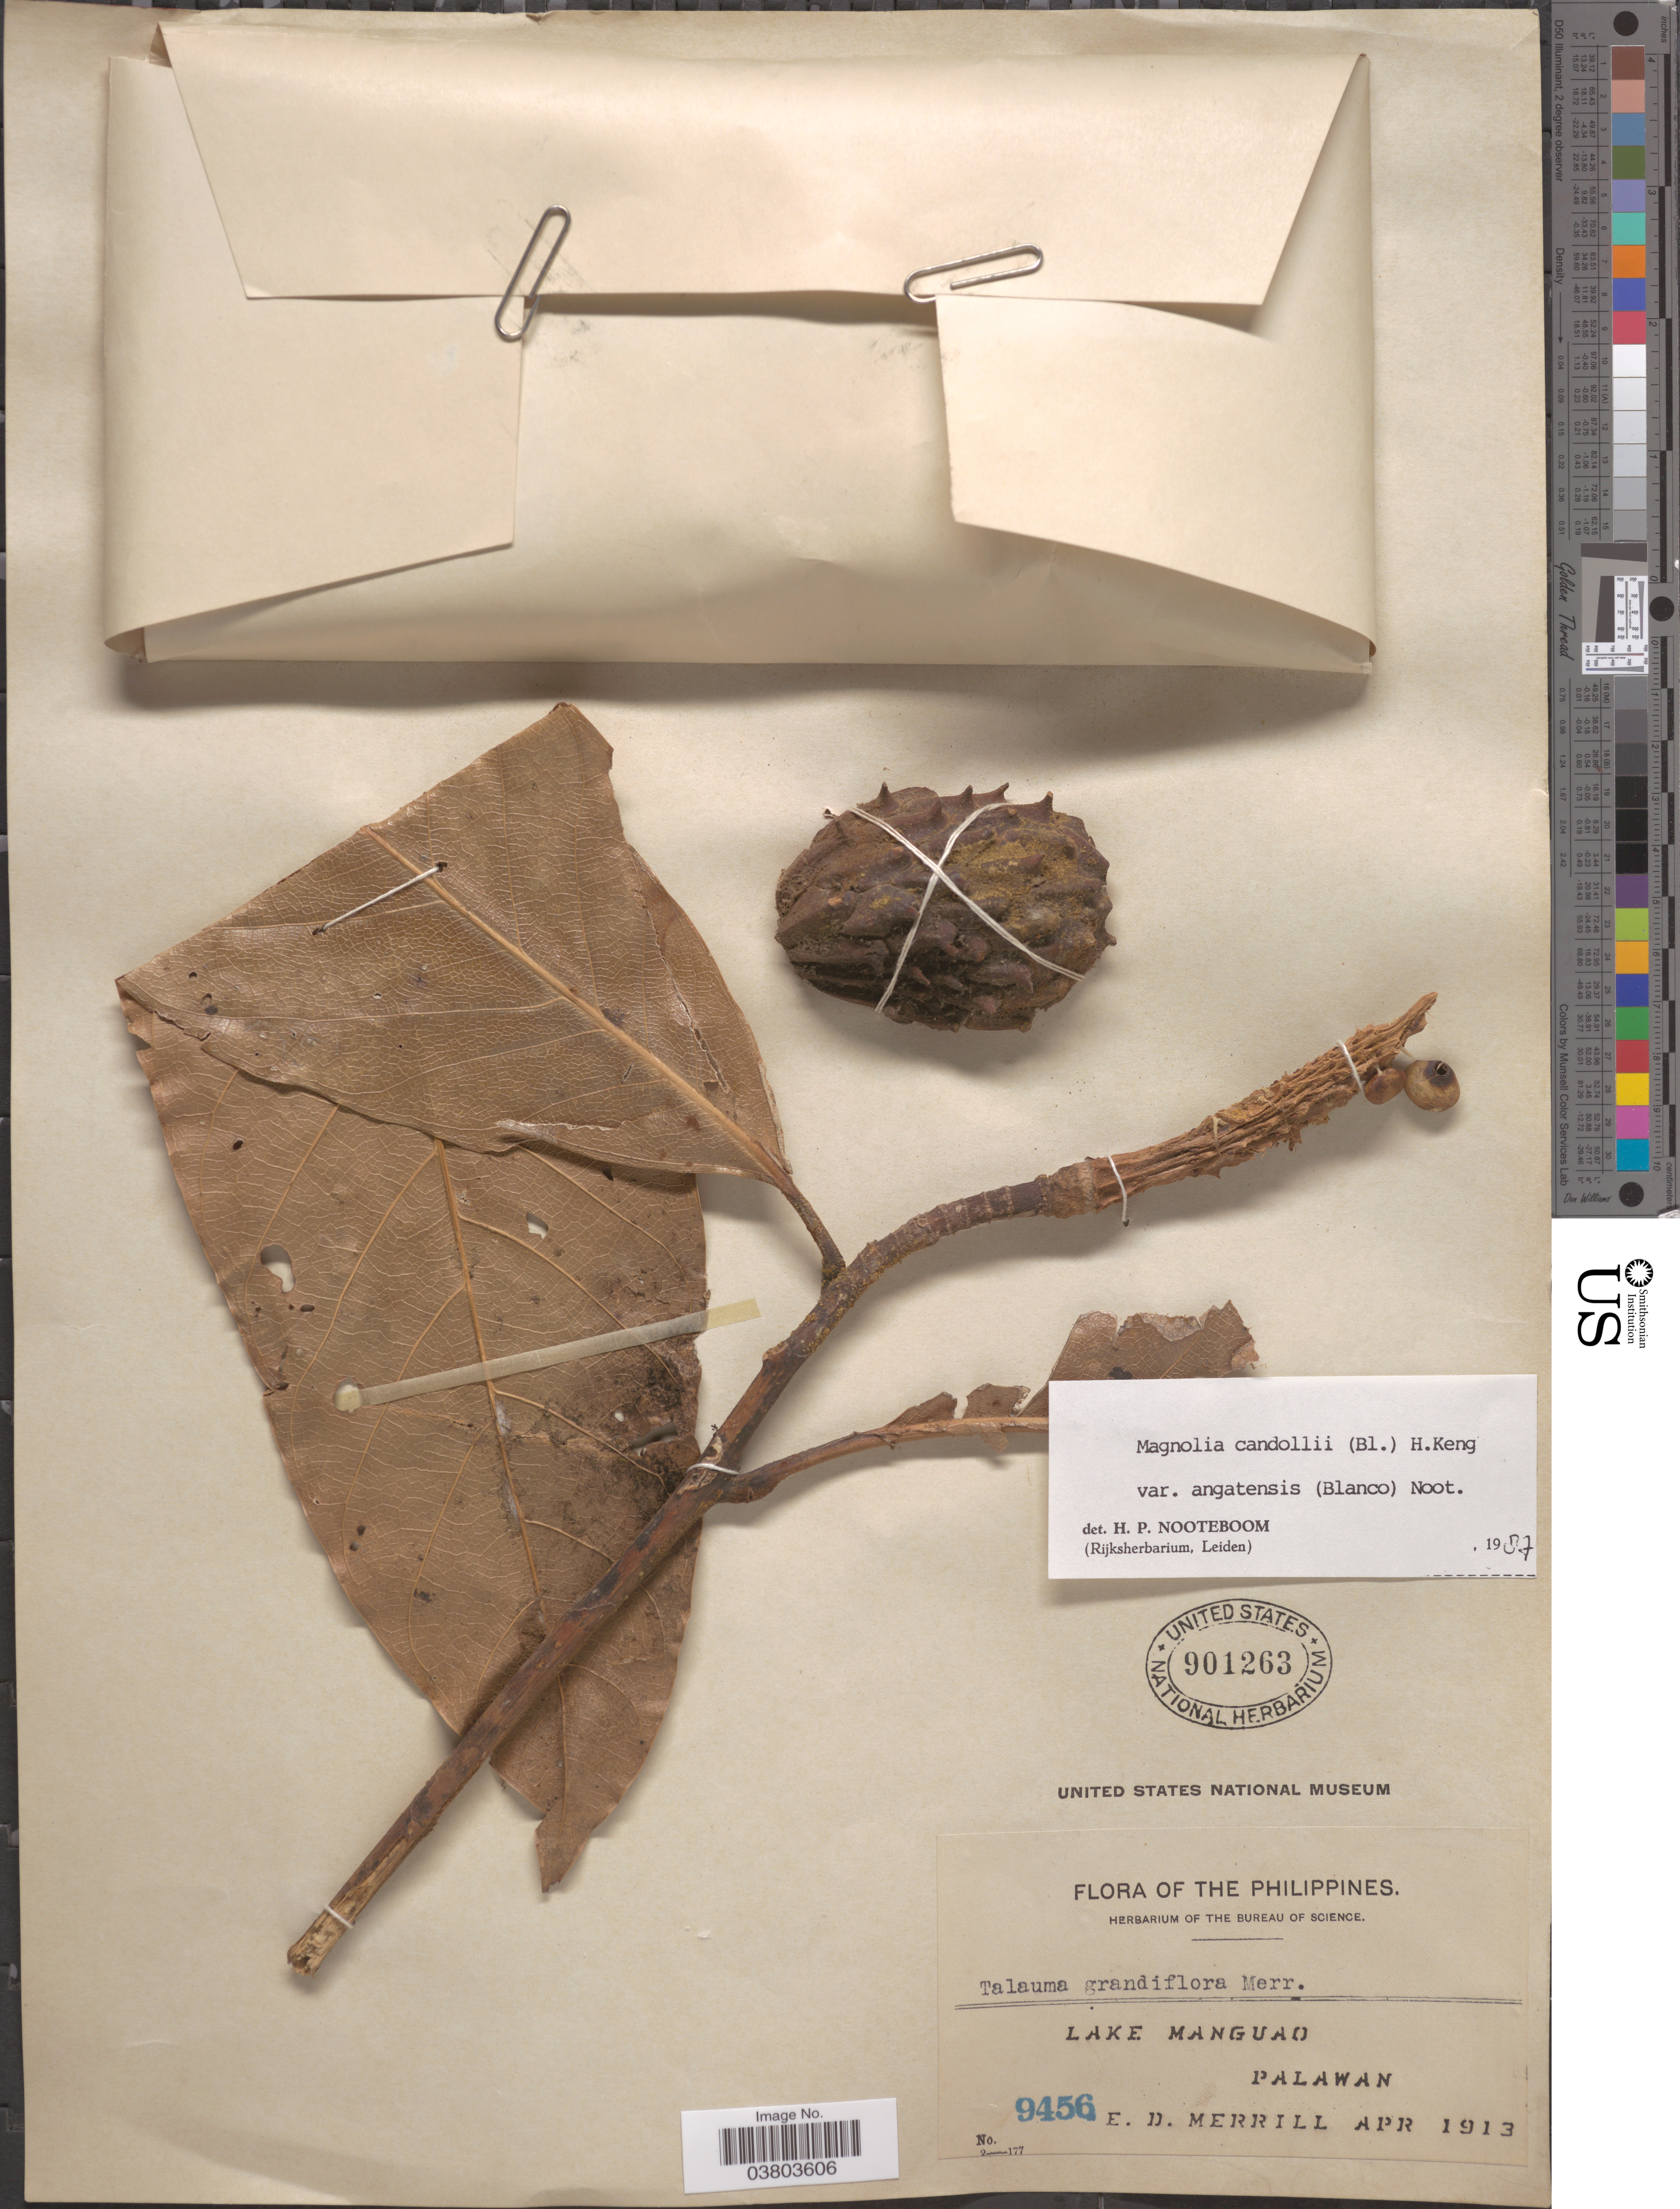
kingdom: Plantae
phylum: Tracheophyta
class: Magnoliopsida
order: Magnoliales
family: Magnoliaceae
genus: Magnolia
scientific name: Magnolia candollei var. angatensis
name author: (Blanco) Noot.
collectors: E. D. Merrill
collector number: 9456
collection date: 1913-04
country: Philippines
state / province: Mimaropa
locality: Lake Manguao. Palawan.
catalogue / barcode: US 901263